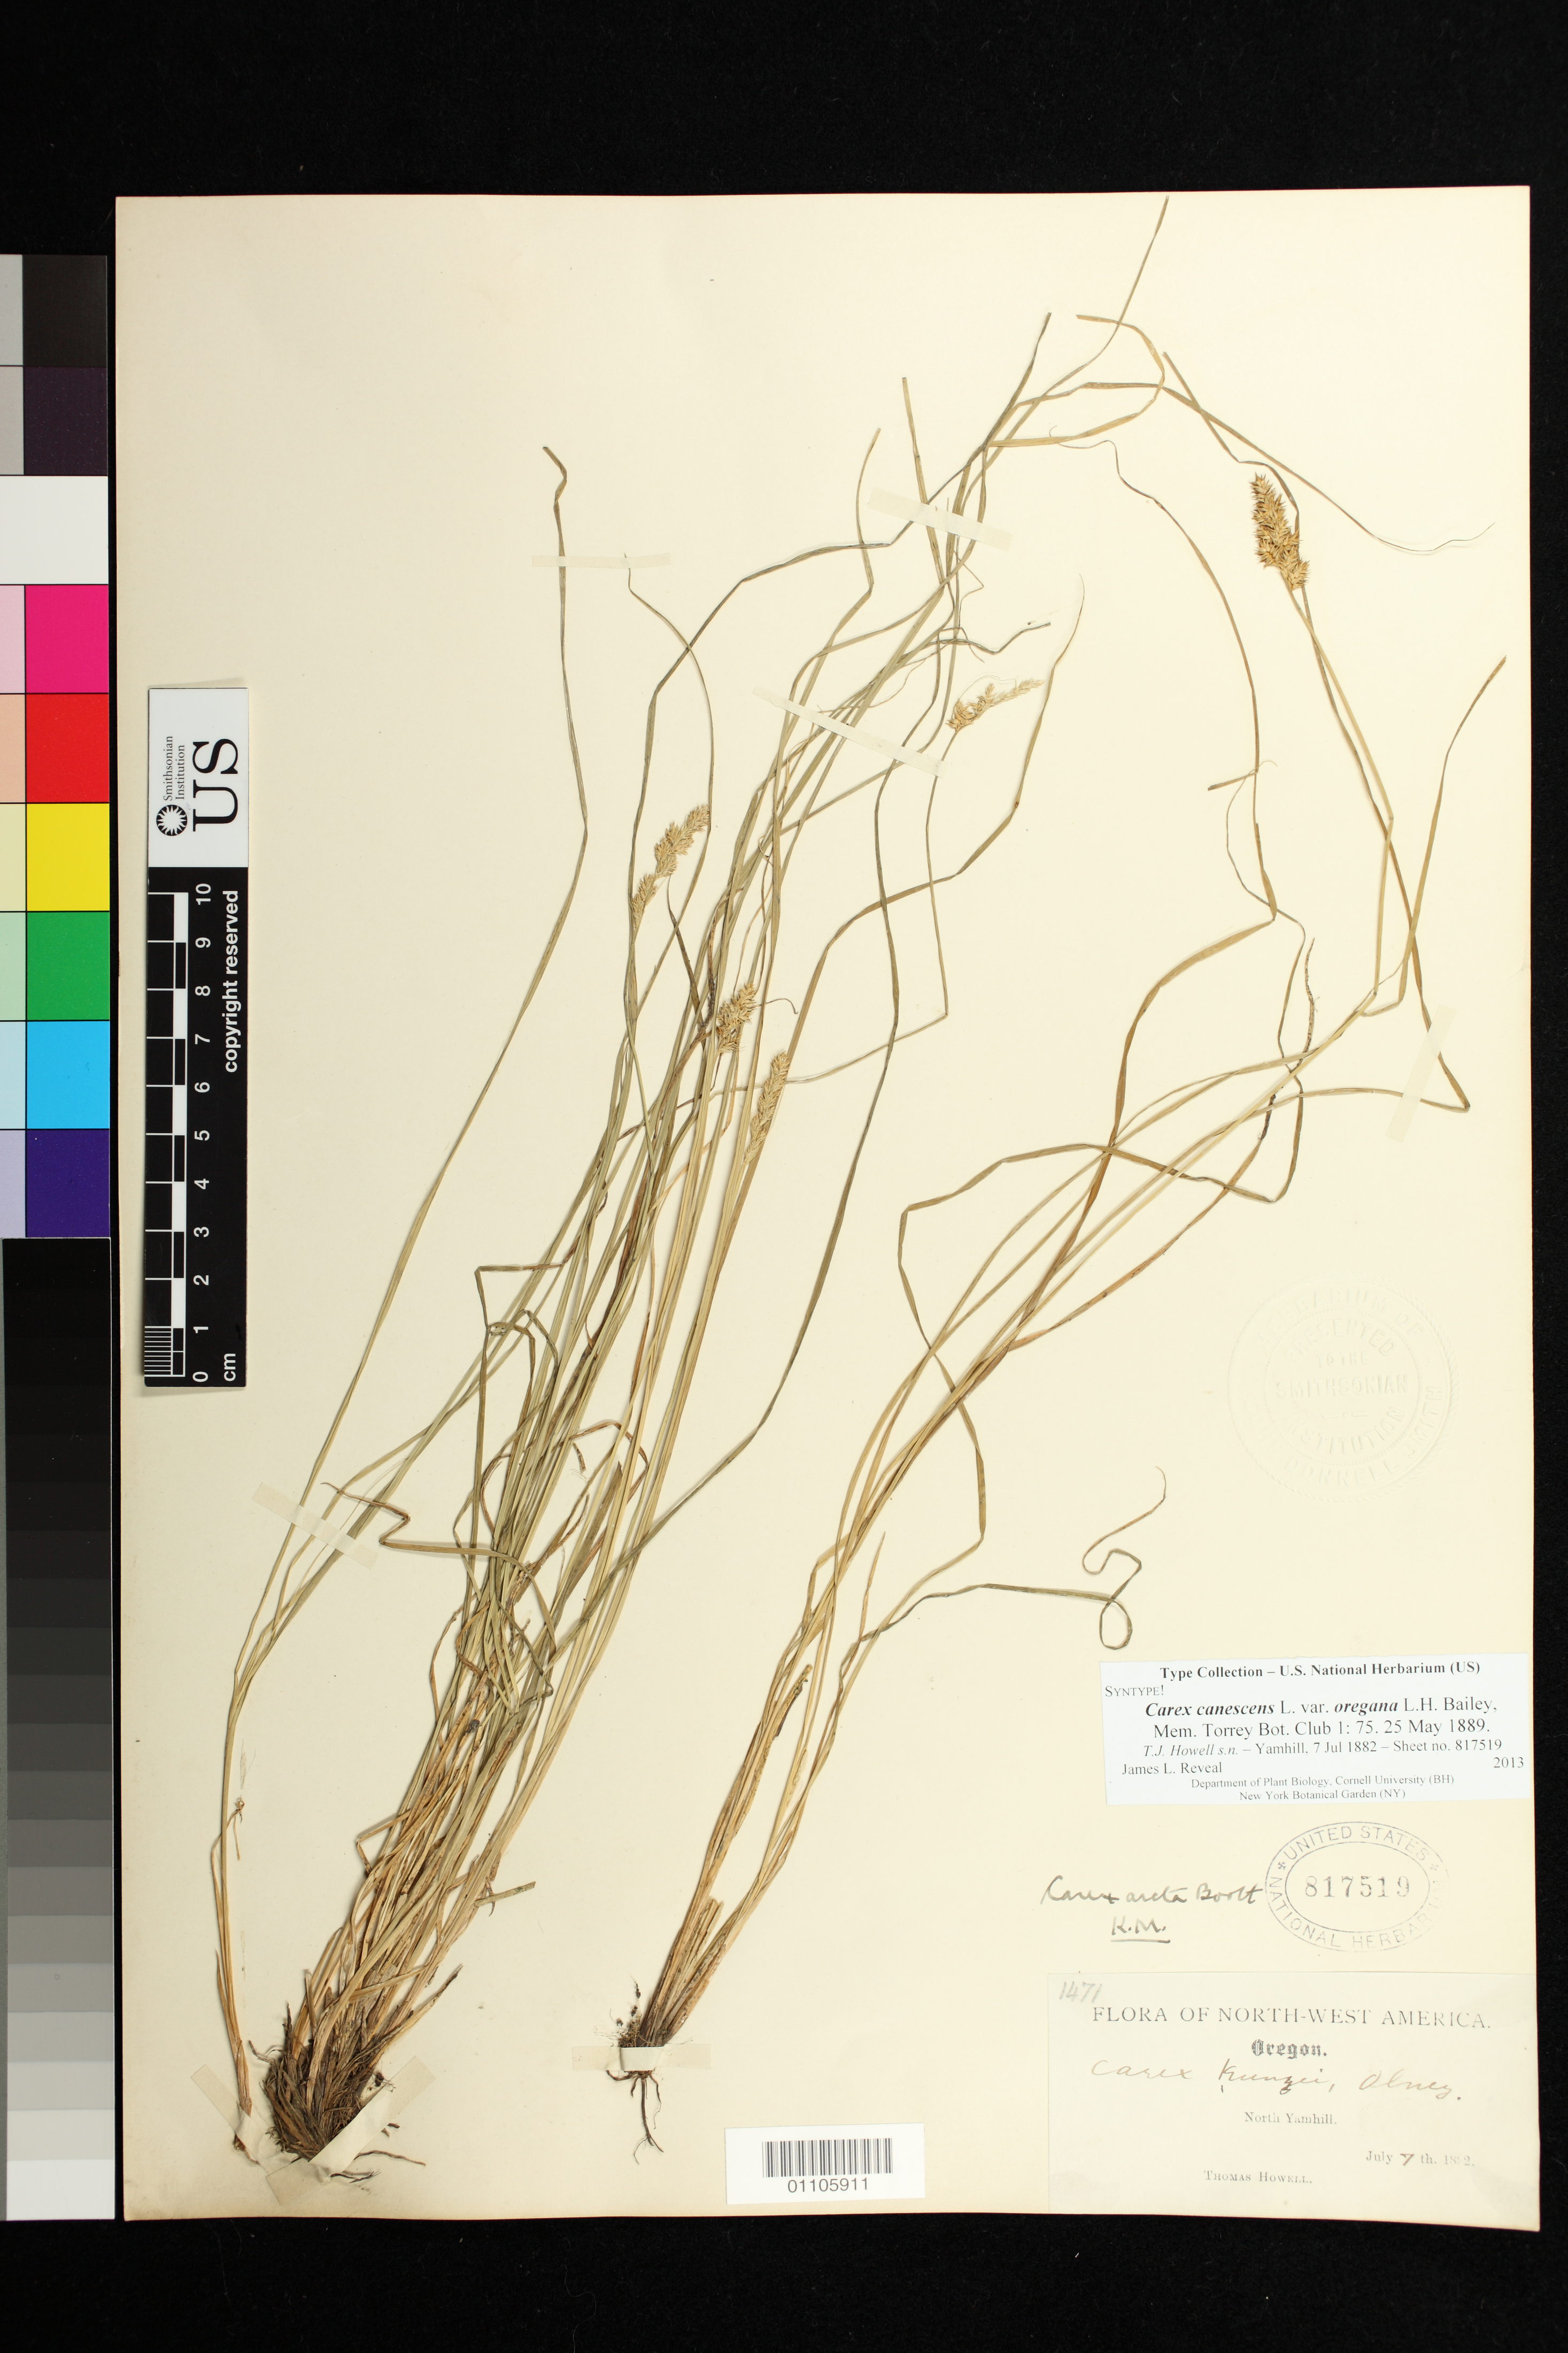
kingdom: Plantae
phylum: Tracheophyta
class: Liliopsida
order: Poales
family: Cyperaceae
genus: Carex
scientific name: Carex canescens var. oregana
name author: L.H. Bailey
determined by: Reveal, J. L.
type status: Syntype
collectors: T. J. Howell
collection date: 1882-07-07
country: United States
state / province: Oregon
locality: North Yamhill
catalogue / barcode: US 817519